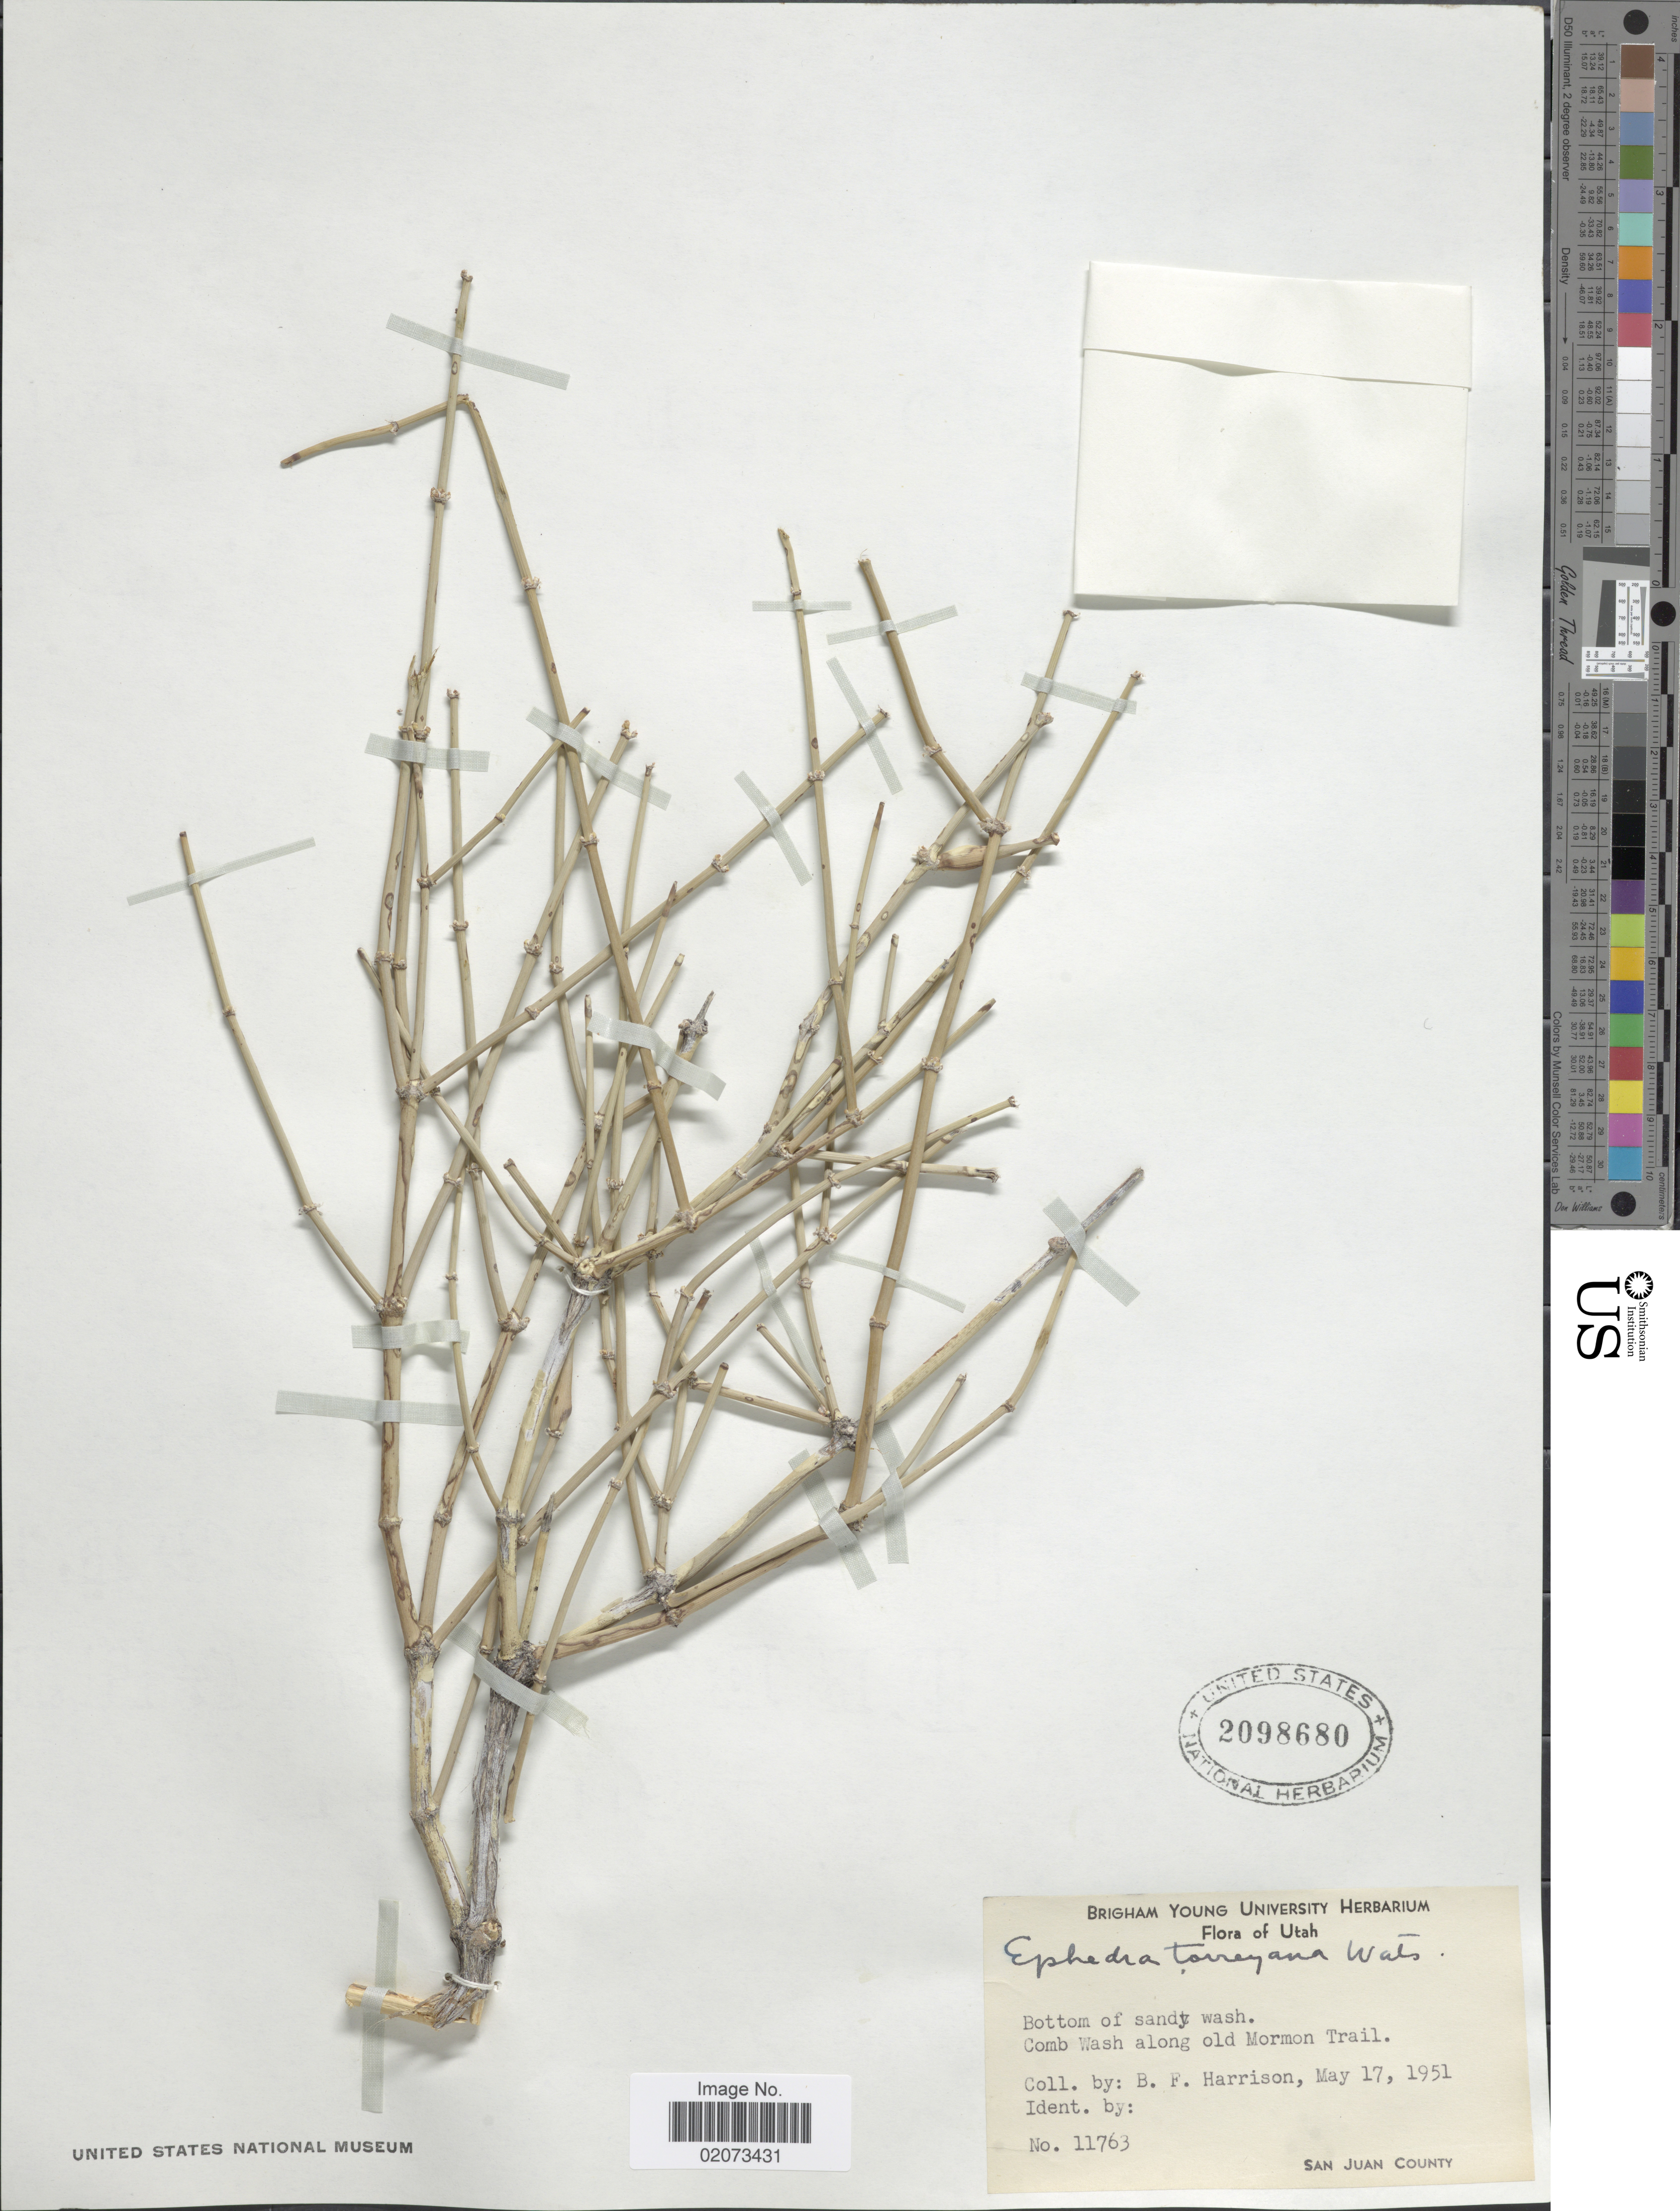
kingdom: Plantae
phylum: Tracheophyta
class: Gnetopsida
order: Ephedrales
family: Ephedraceae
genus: Ephedra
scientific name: Ephedra torreyana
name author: S. Watson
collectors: B. F. Harrison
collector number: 11763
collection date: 1951-05-17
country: United States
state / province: Utah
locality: Utah. Com Wash along old Mormon Trail. San Juan County.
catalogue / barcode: US 2098680